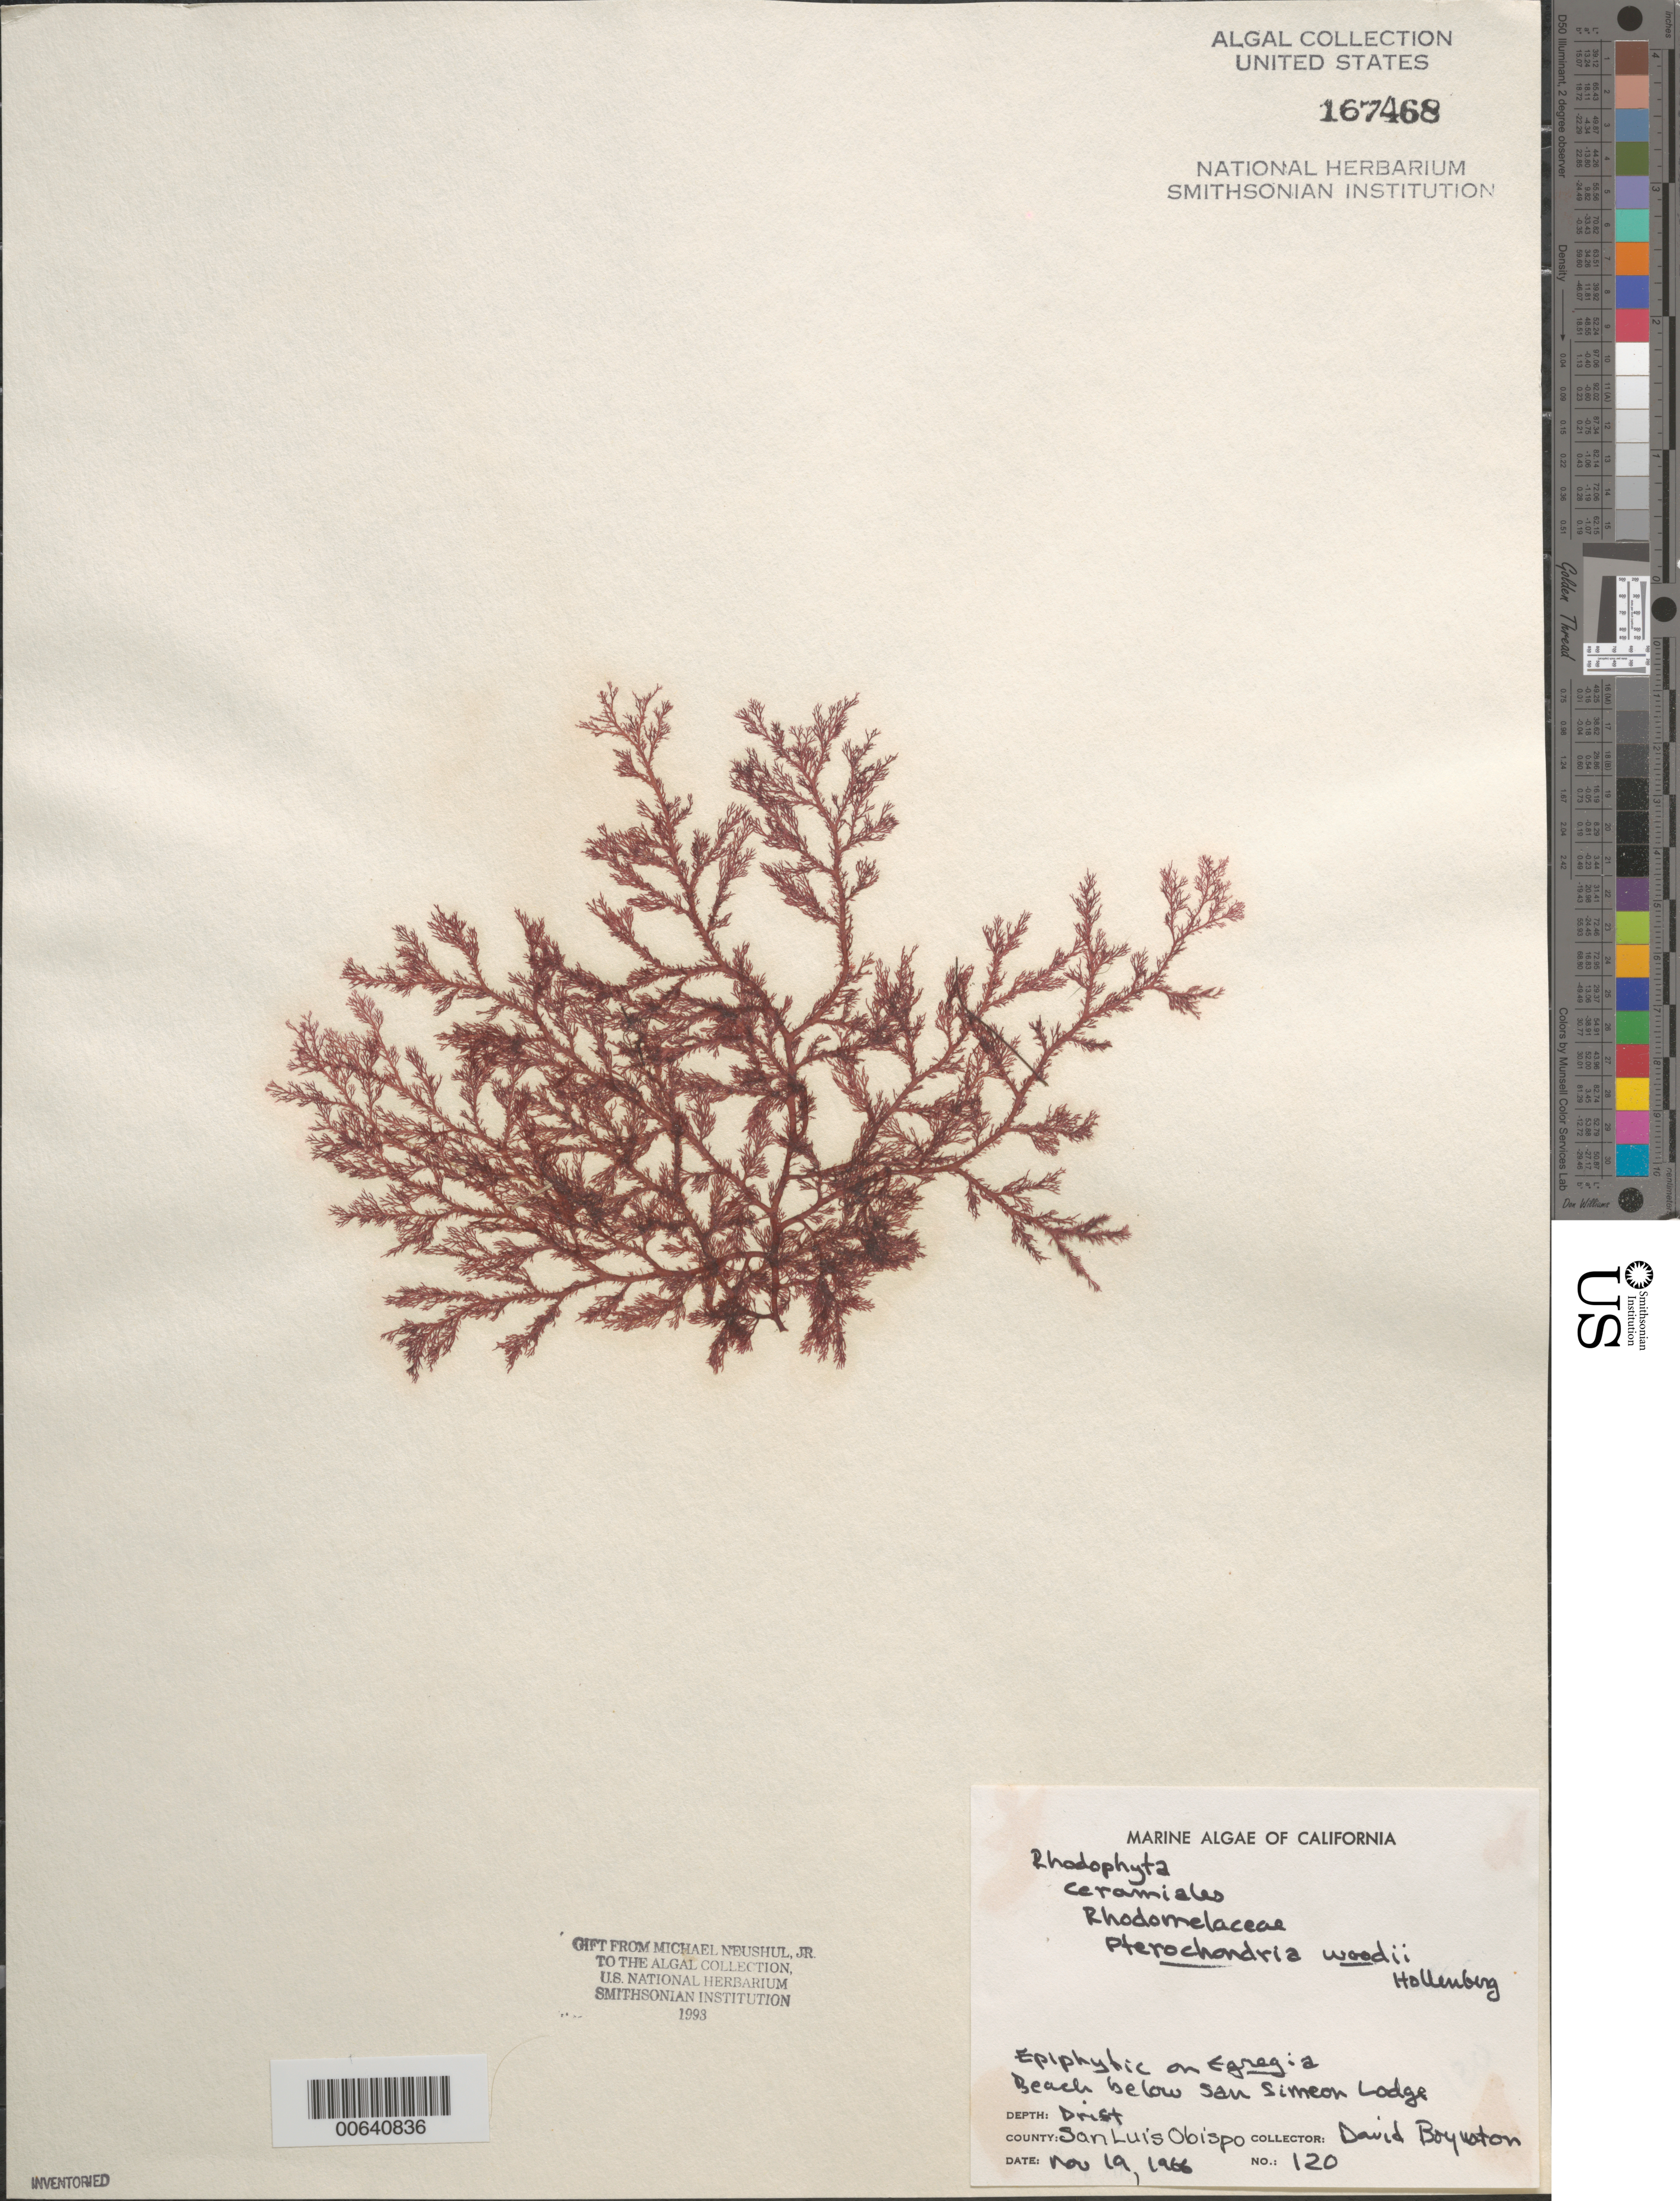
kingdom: Plantae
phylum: Rhodophyta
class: Florideophyceae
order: Ceramiales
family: Rhodomelaceae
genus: Pterochondria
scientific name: Pterochondria woodii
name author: (Harv.) Hollenb.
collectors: D. Boynton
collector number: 120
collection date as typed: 19 Nov 1966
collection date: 1966-11-19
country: United States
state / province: California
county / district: San Luis Obispo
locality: Beach below San Simeon Lodge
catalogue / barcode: US 167468